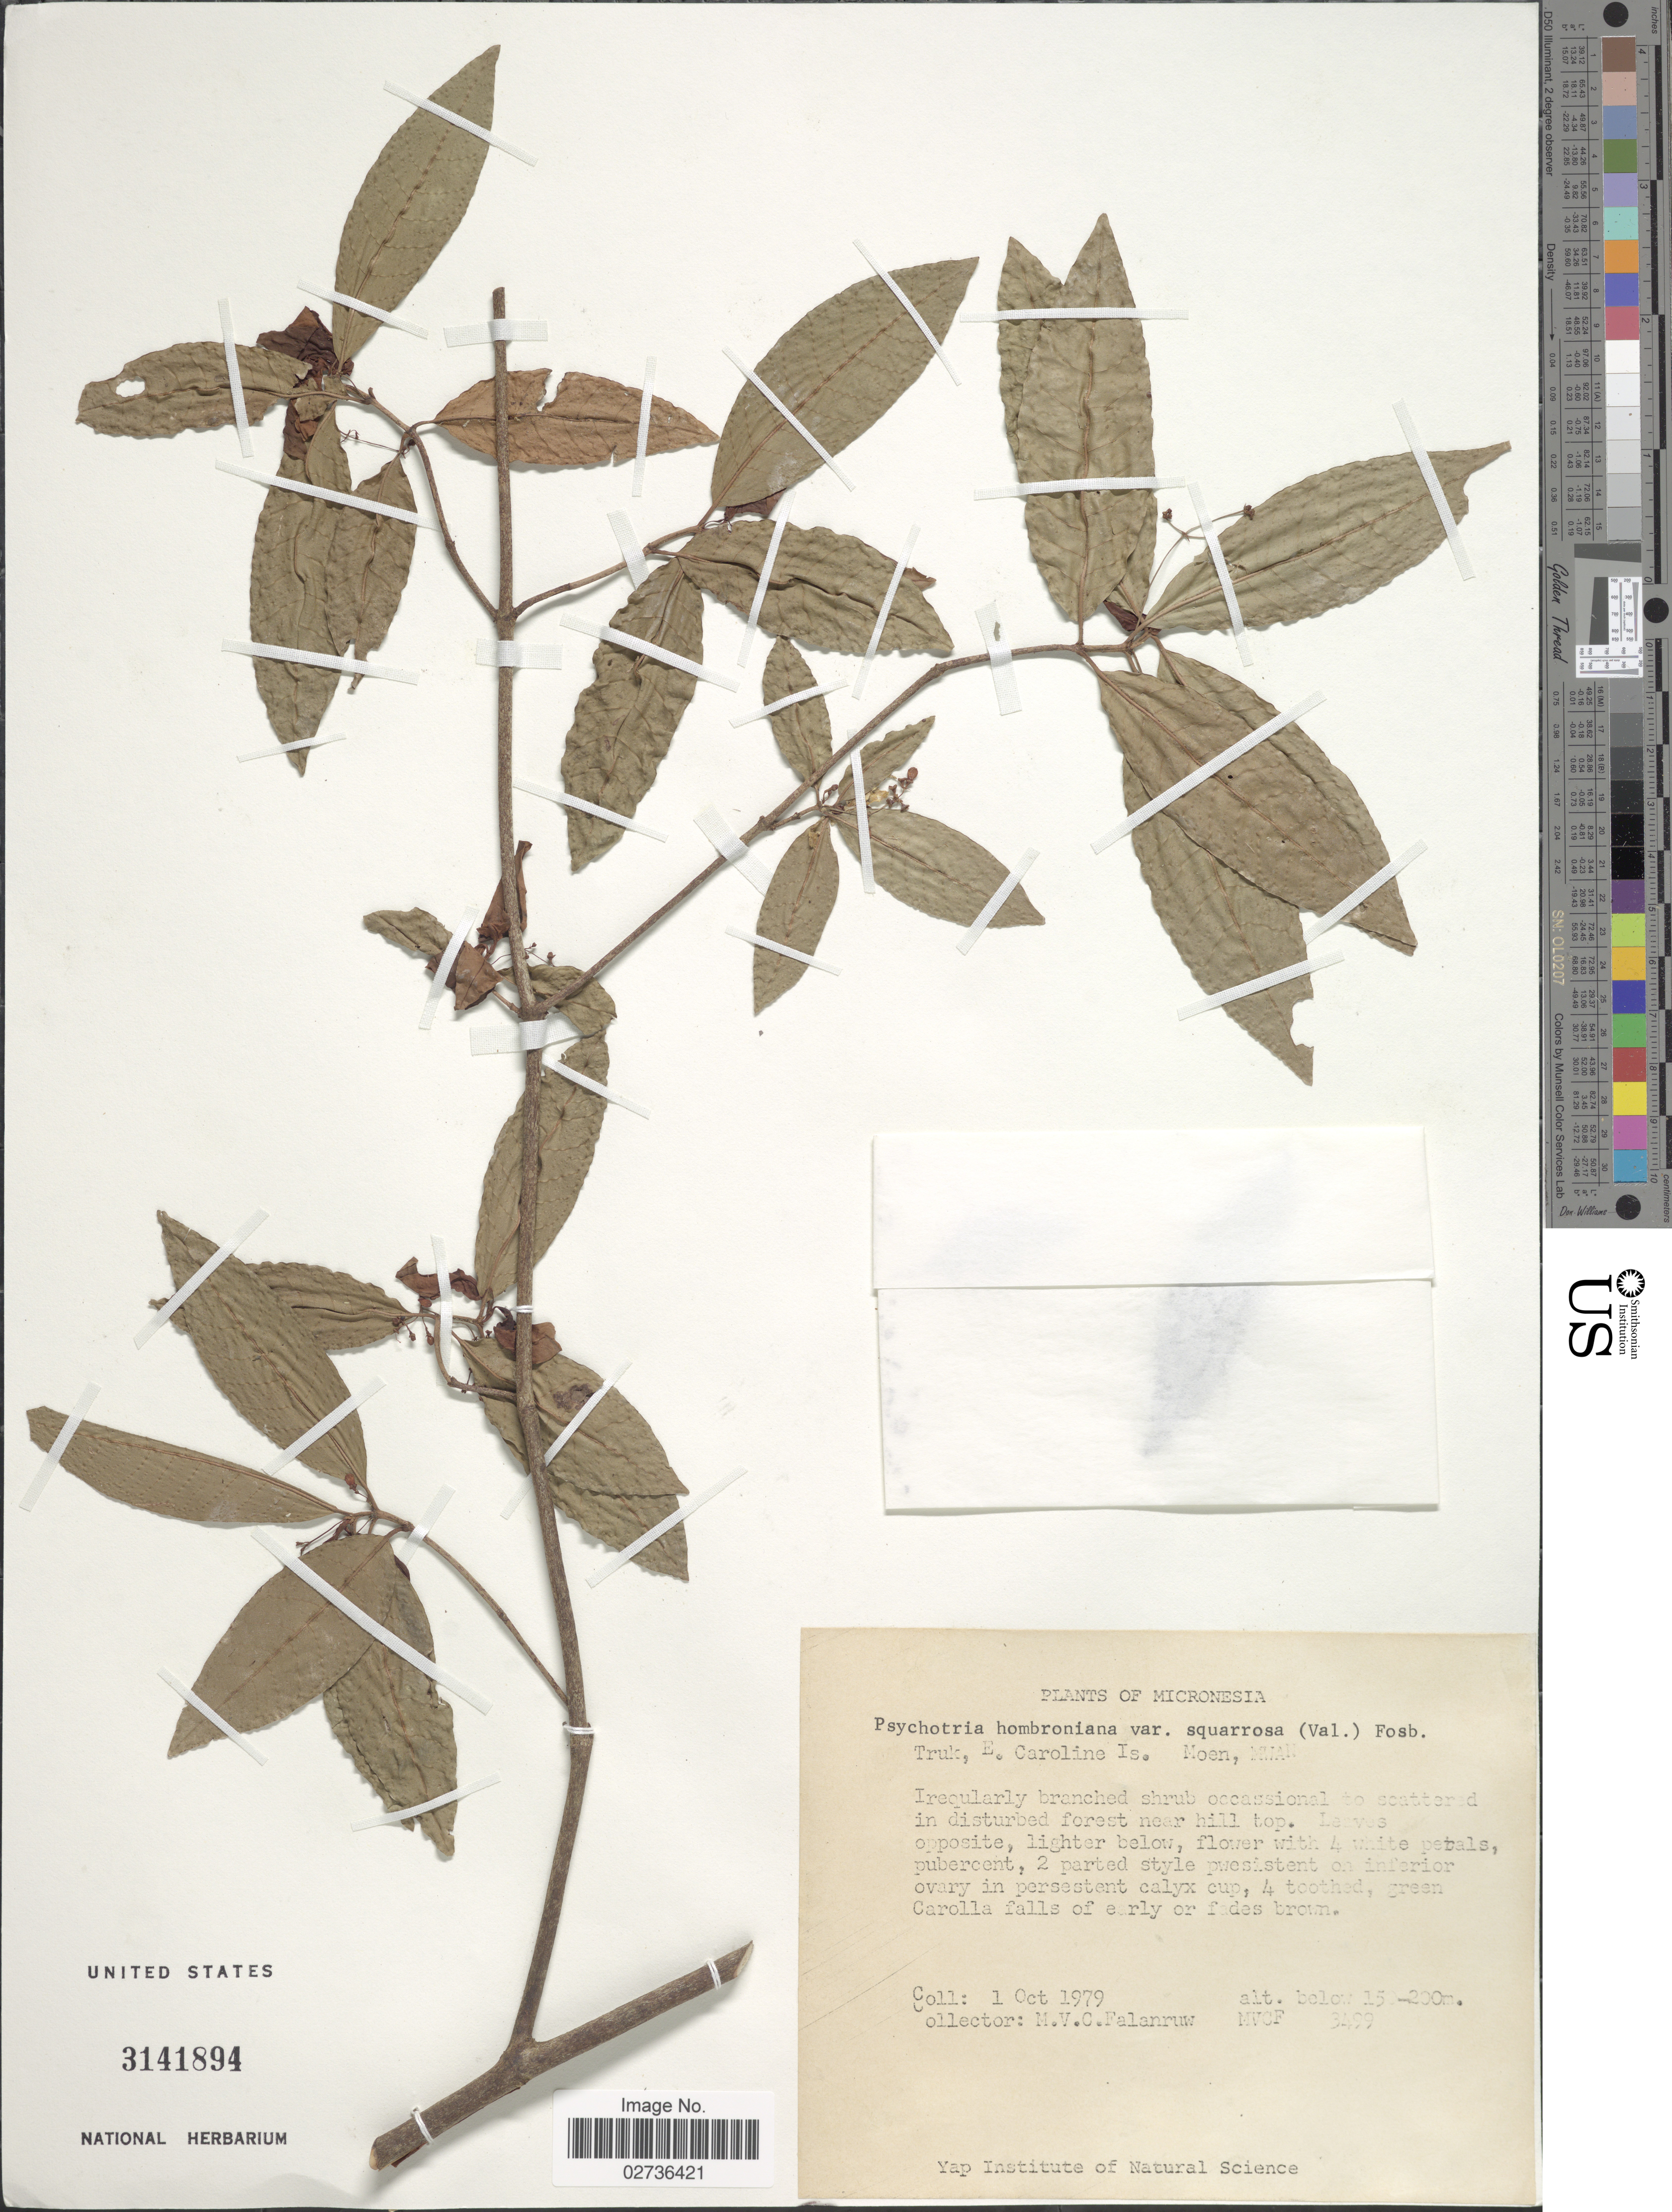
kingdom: Plantae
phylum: Tracheophyta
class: Magnoliopsida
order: Gentianales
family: Rubiaceae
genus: Psychotria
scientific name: Psychotria hombroniana var. squarrosa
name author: (Valeton) Fosberg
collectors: M. V. Falanruw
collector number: MVCF 3499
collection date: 1979-10-01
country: Micronesia, Federated States of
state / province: Truk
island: Moen [Wono]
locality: Truk, E, Caroline Is., Moen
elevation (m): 15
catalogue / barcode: US 3141894